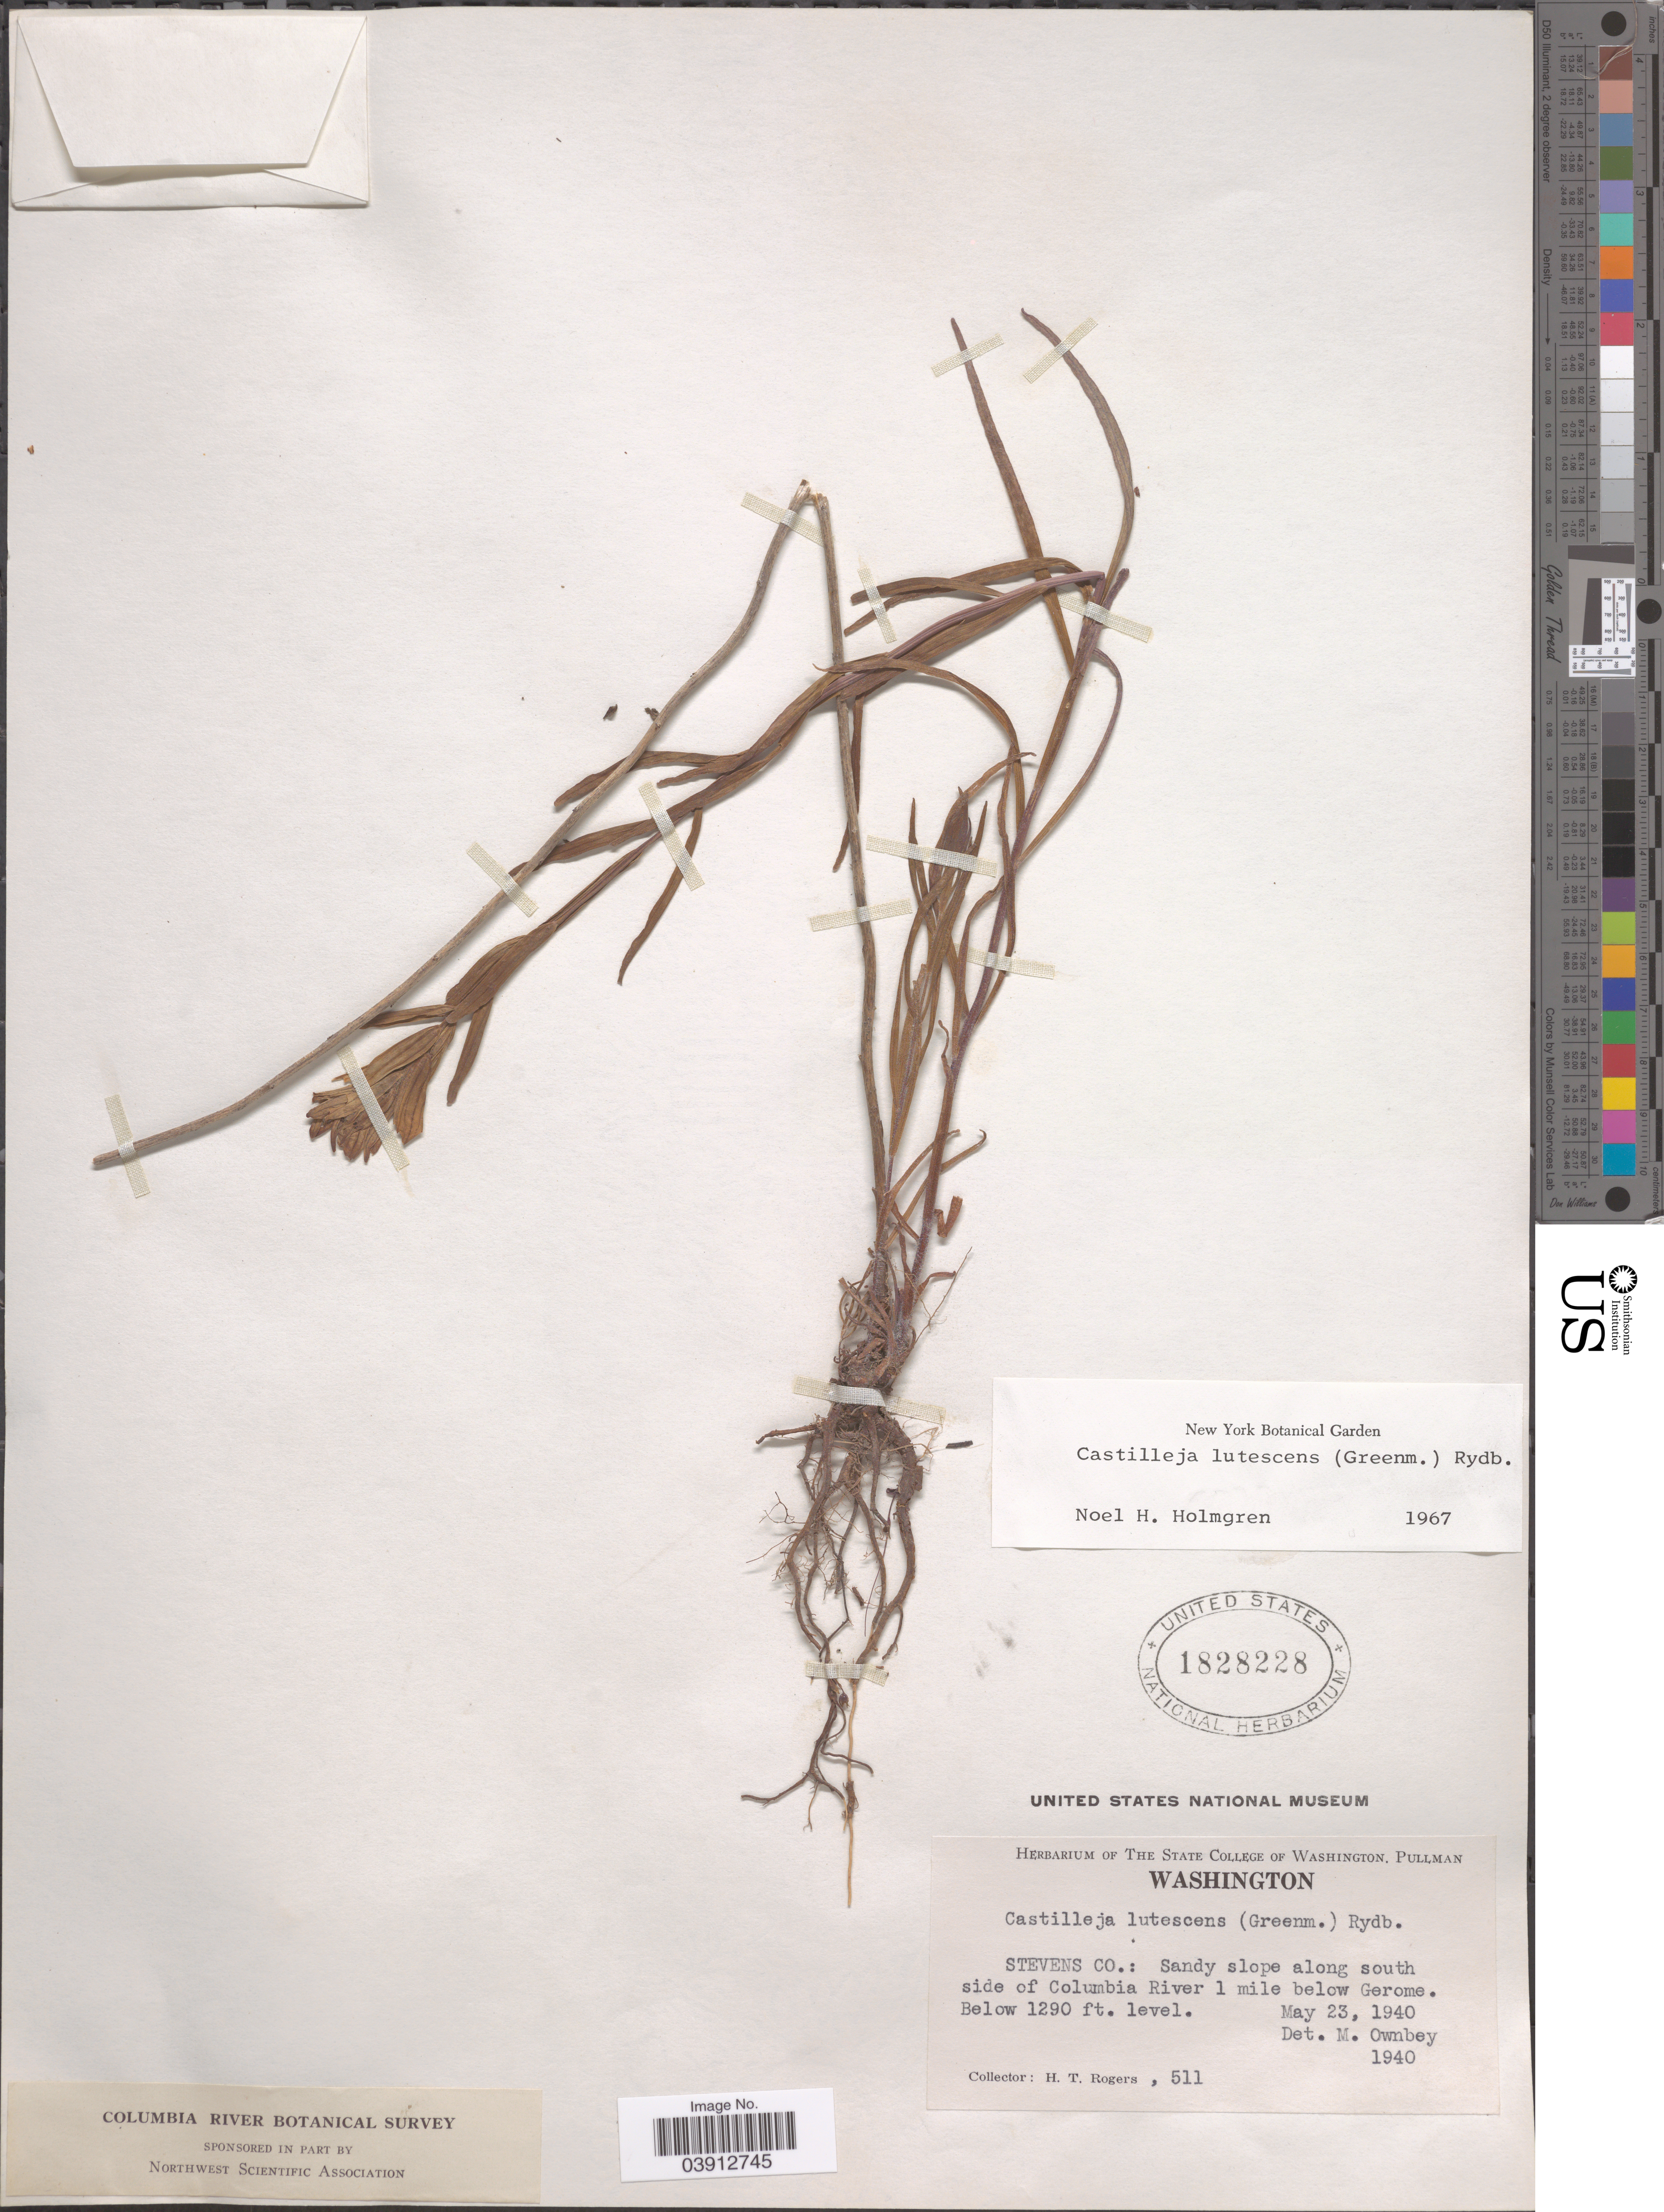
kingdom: Plantae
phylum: Tracheophyta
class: Magnoliopsida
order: Lamiales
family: Orobanchaceae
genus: Castilleja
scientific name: Castilleja lutescens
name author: (Greenm.) Rydb.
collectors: H. Rogers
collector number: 511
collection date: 1940-05-23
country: United States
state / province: Washington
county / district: Stevens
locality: Stevens Co.: Sandy slope along south side of Columbia River 1 mile below Gerome.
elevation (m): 393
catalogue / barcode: US 1828228